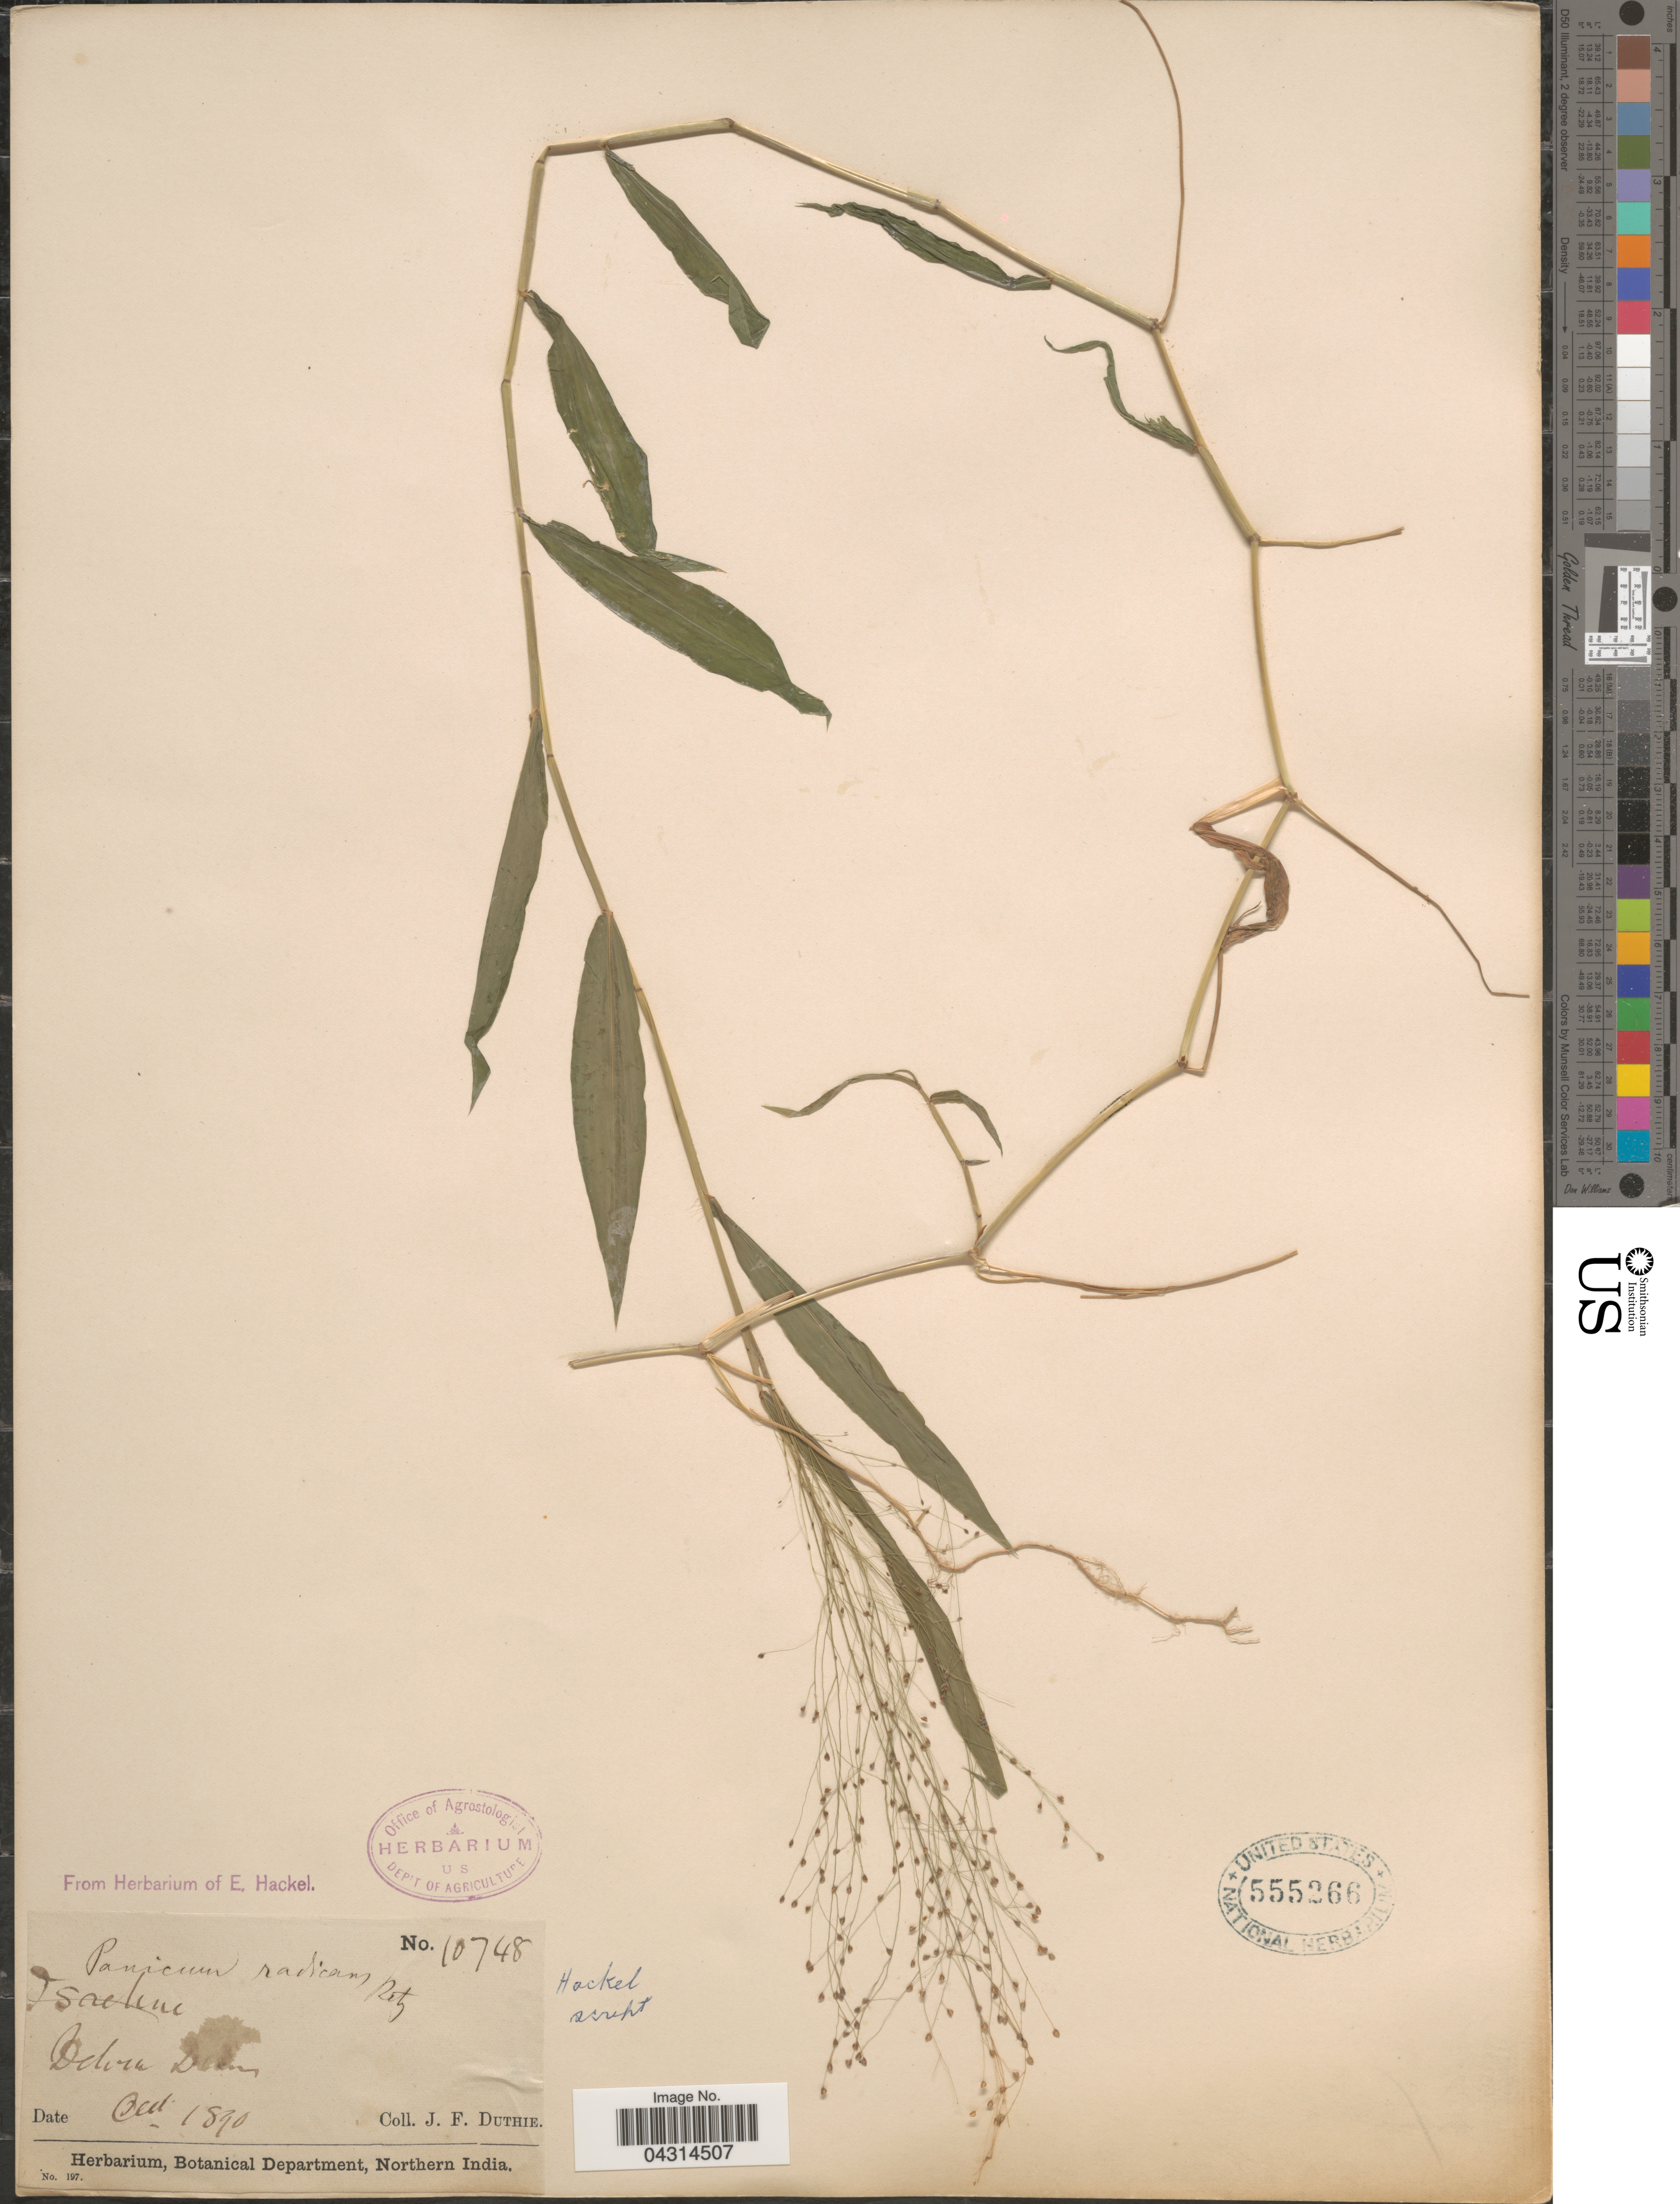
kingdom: Plantae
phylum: Tracheophyta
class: Liliopsida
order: Poales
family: Poaceae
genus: Cyrtococcum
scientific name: Cyrtococcum sp.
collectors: J. F. Duthie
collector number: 10748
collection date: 1890-10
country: India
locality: Dehra Dun. Northern India.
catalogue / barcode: US 555266